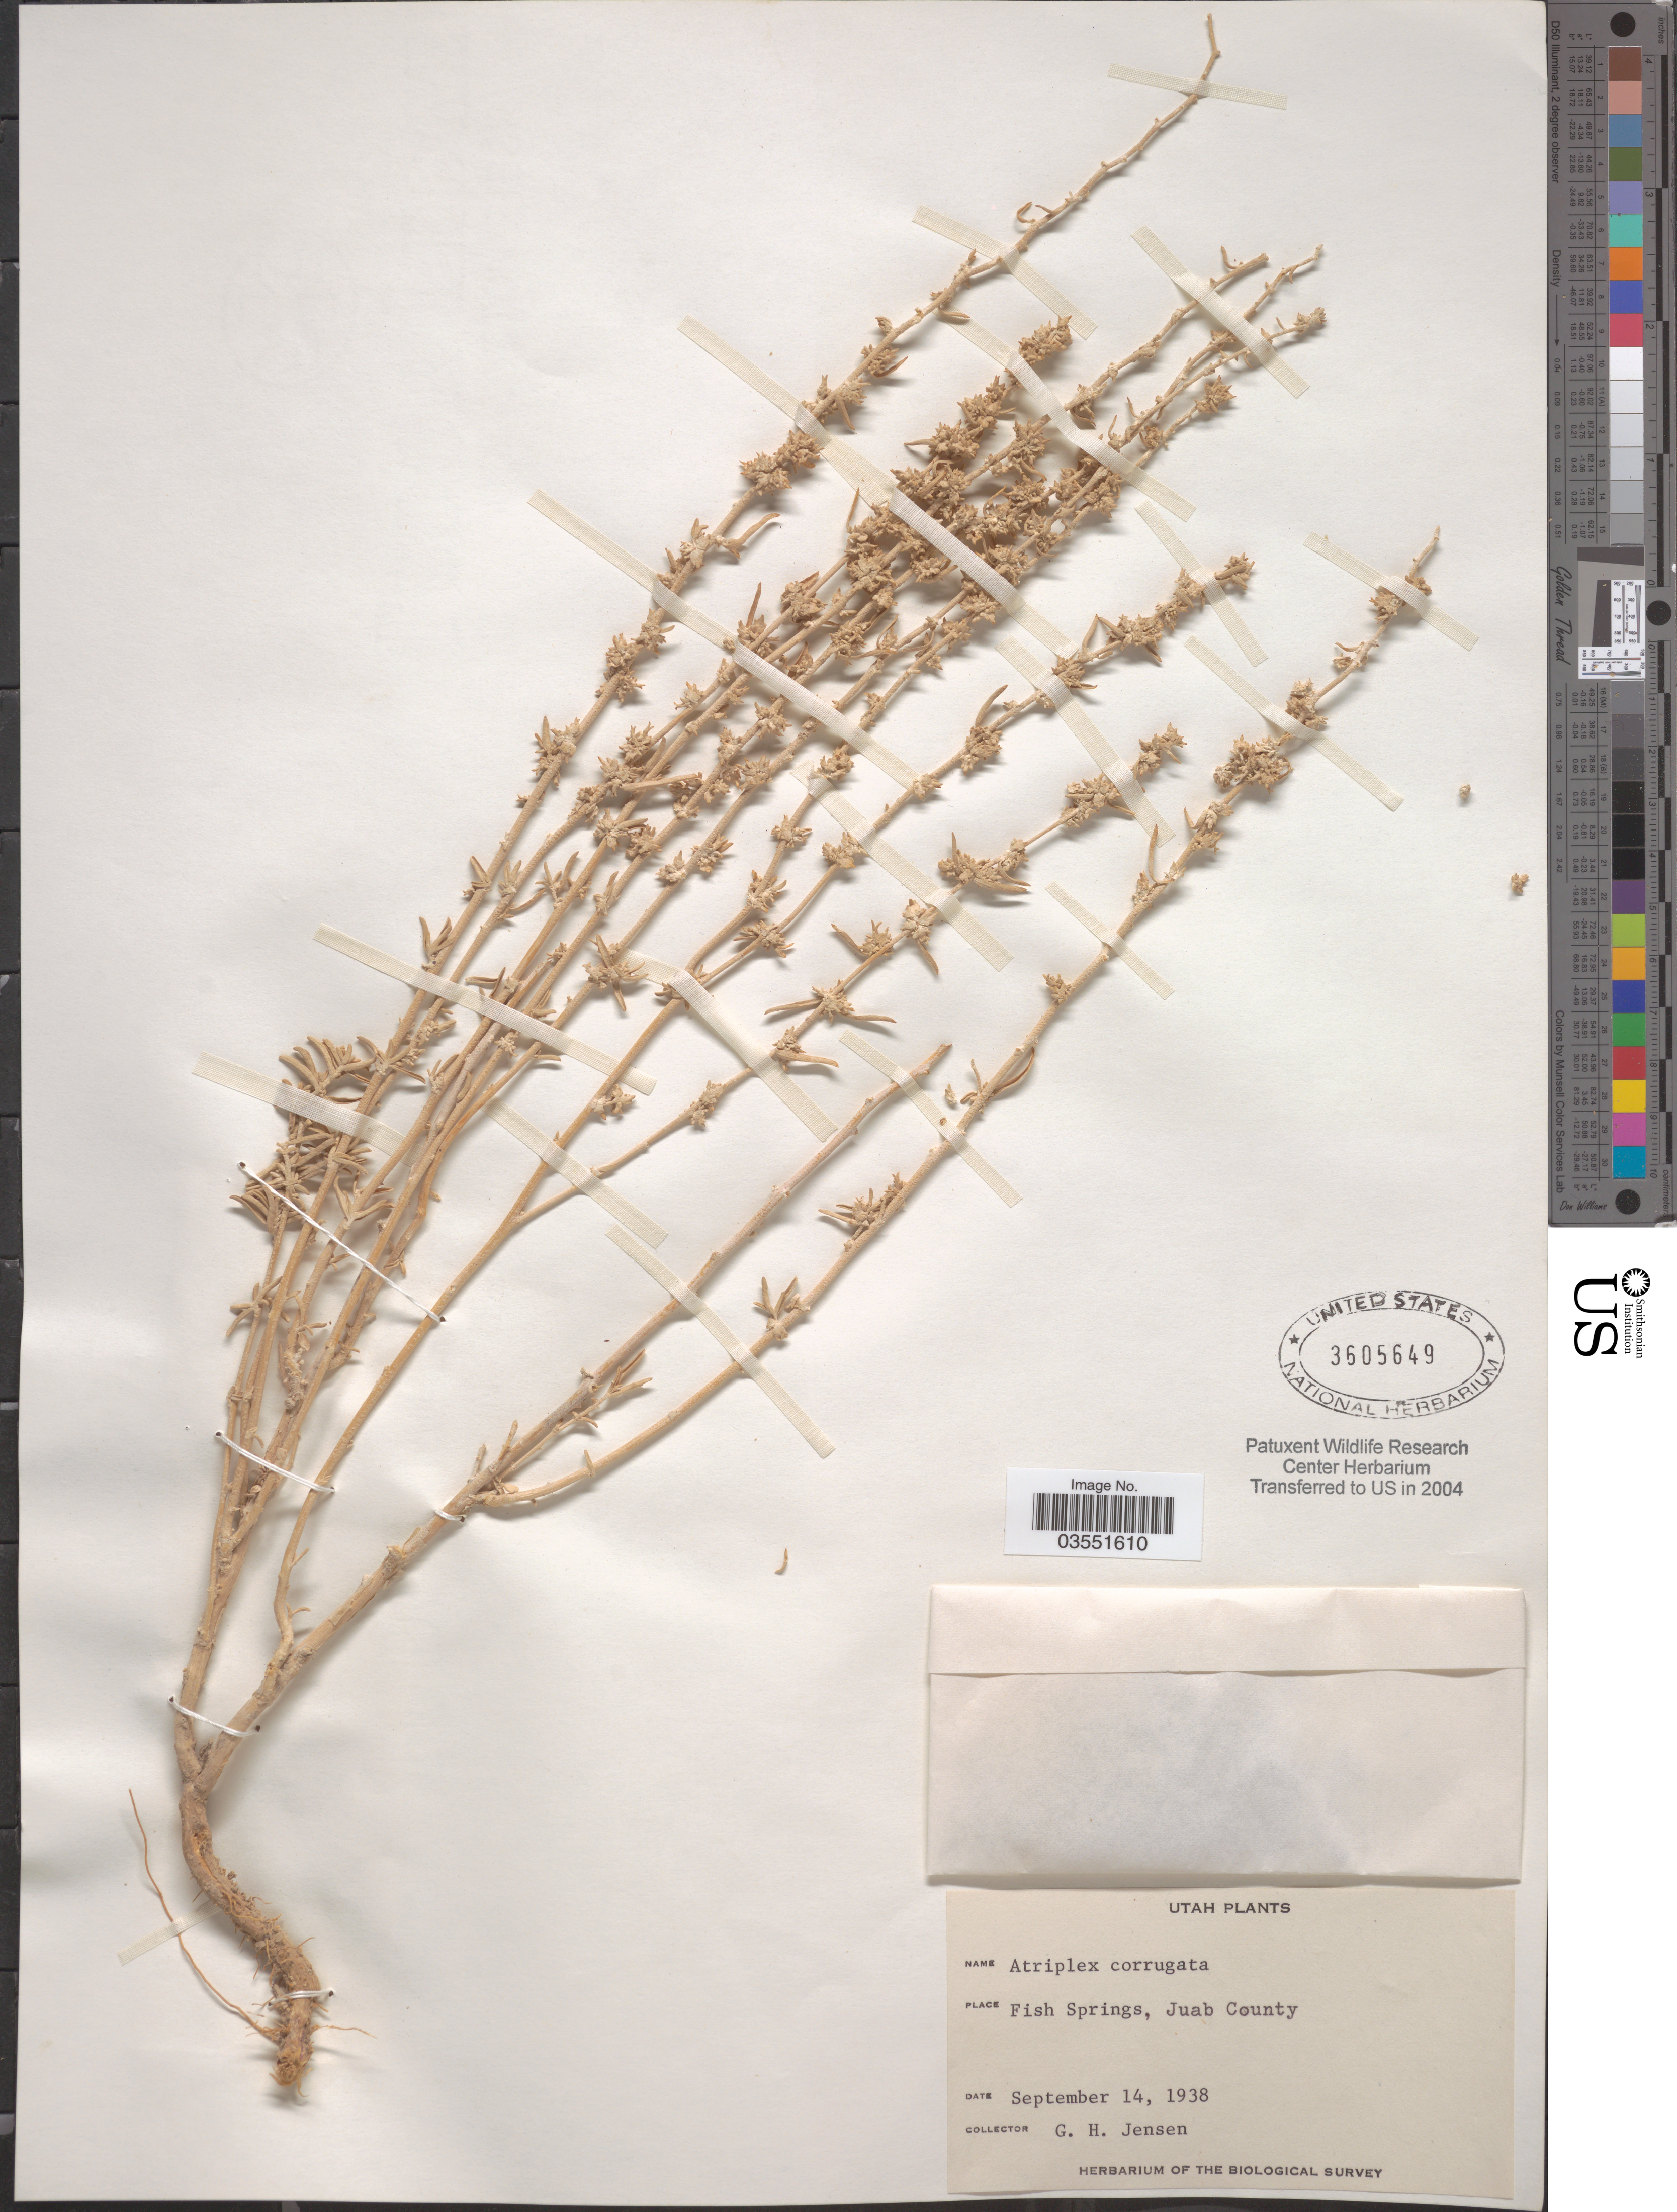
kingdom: Plantae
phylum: Tracheophyta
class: Magnoliopsida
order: Caryophyllales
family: Amaranthaceae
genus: Atriplex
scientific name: Atriplex corrugata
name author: S. Watson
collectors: G. H. Jensen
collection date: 1938-09-14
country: United States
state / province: Utah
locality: Fish Spring, Juab County.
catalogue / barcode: US 3605649